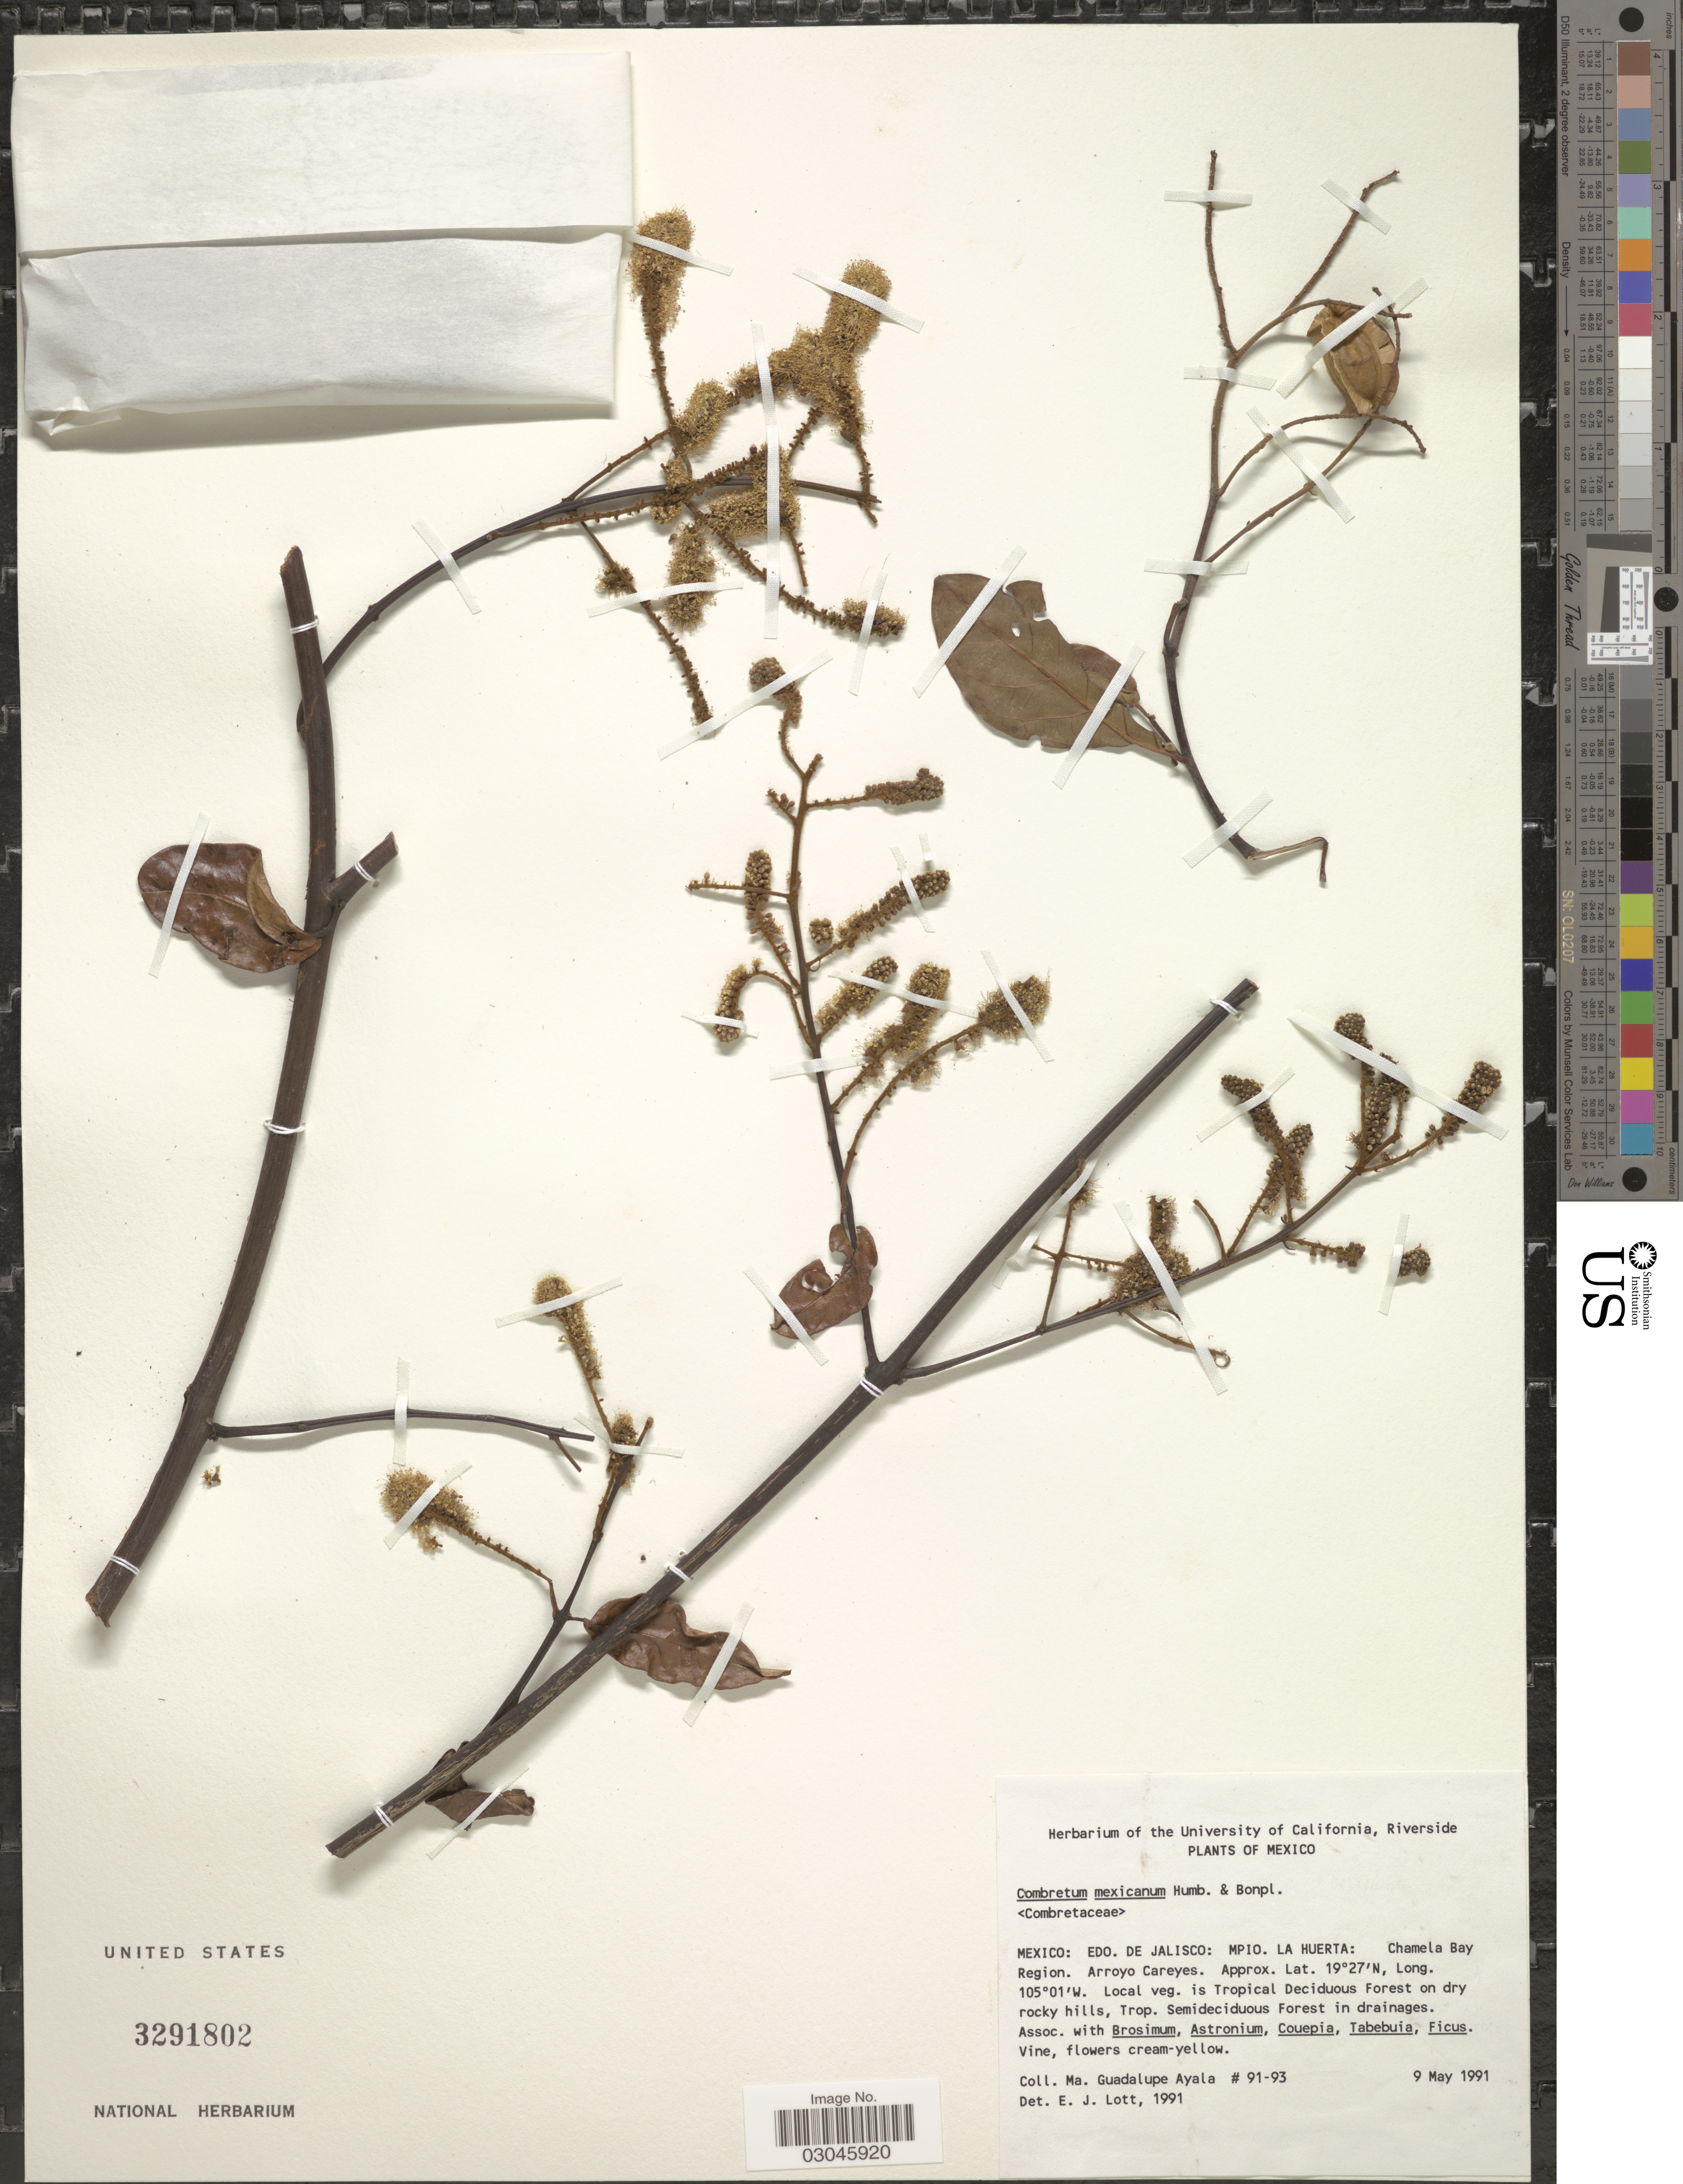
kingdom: Plantae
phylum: Tracheophyta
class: Magnoliopsida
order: Myrtales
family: Combretaceae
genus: Combretum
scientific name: Combretum laxum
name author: Jacq.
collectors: M. G. Ayala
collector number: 91-93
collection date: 1991-05-09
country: Mexico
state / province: Jalisco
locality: Mpio. La Huerta: Chamela Bay Region. Arroyo Careyes.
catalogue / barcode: US 3291802